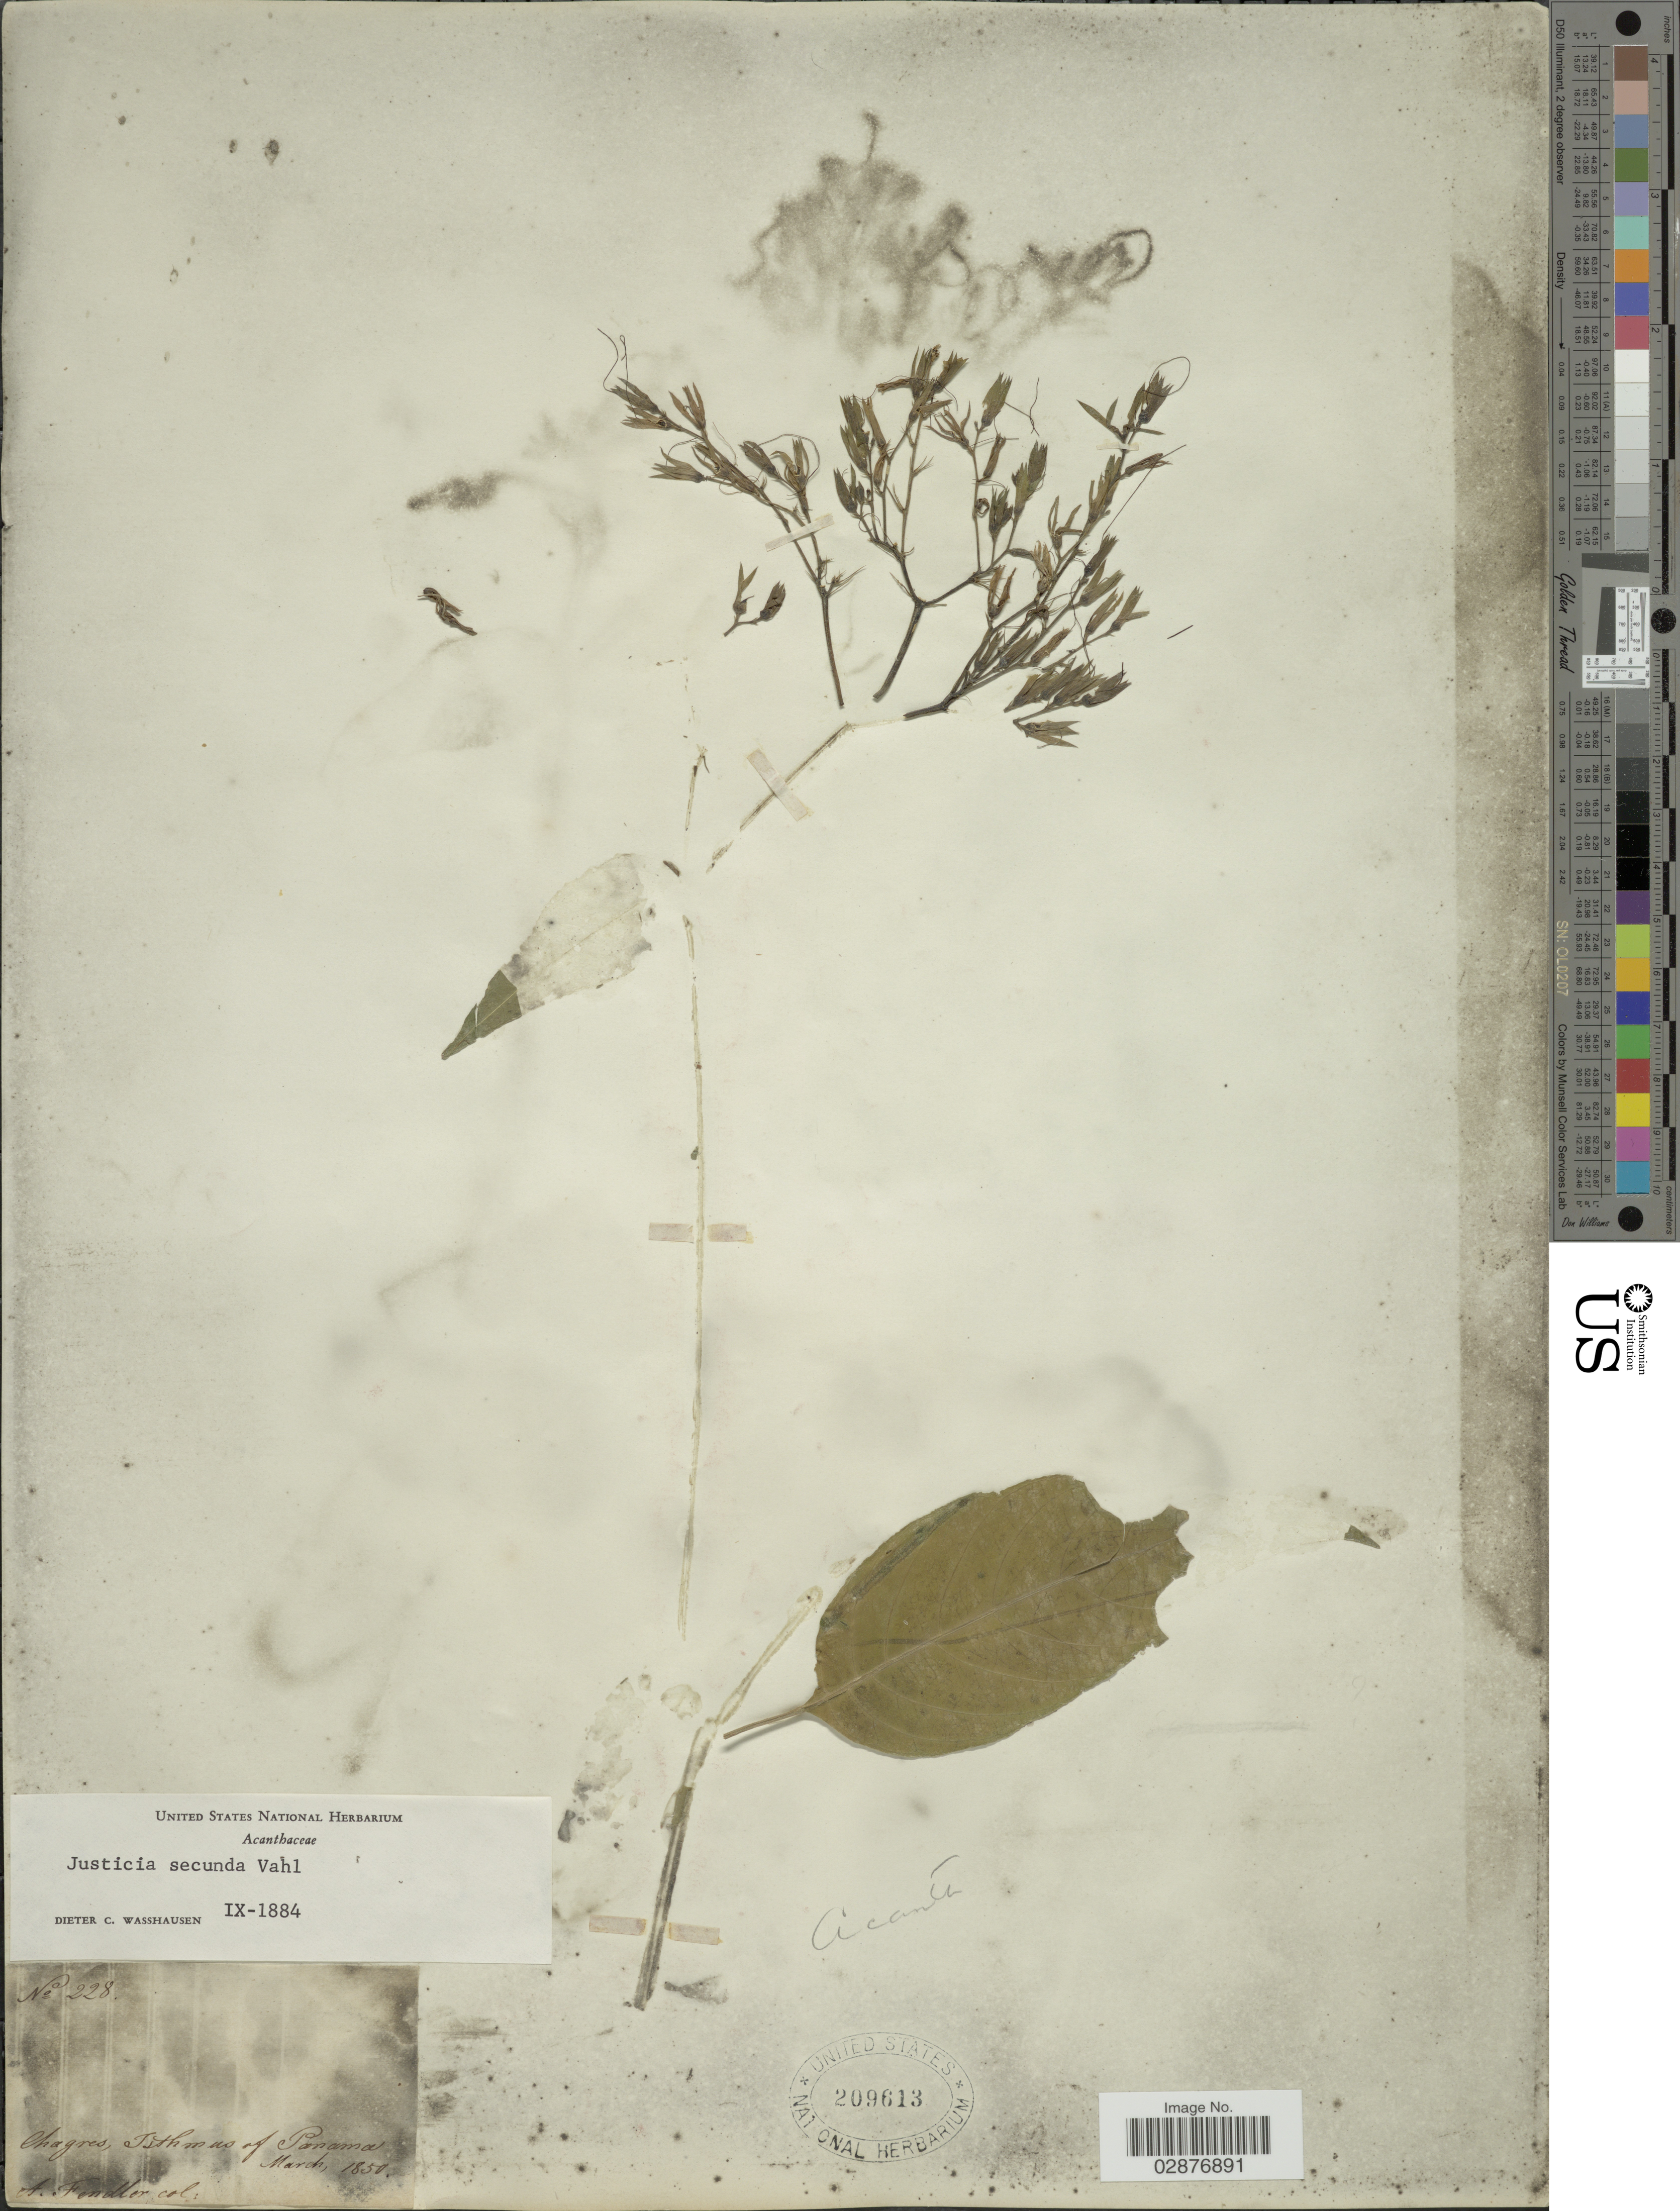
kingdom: Plantae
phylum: Tracheophyta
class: Magnoliopsida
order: Lamiales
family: Acanthaceae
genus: Justicia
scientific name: Justicia secunda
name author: Vahl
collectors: A. Fendler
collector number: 228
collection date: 1850-03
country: Panama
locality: Chagres, Isthmus of Panama.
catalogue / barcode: US 209613